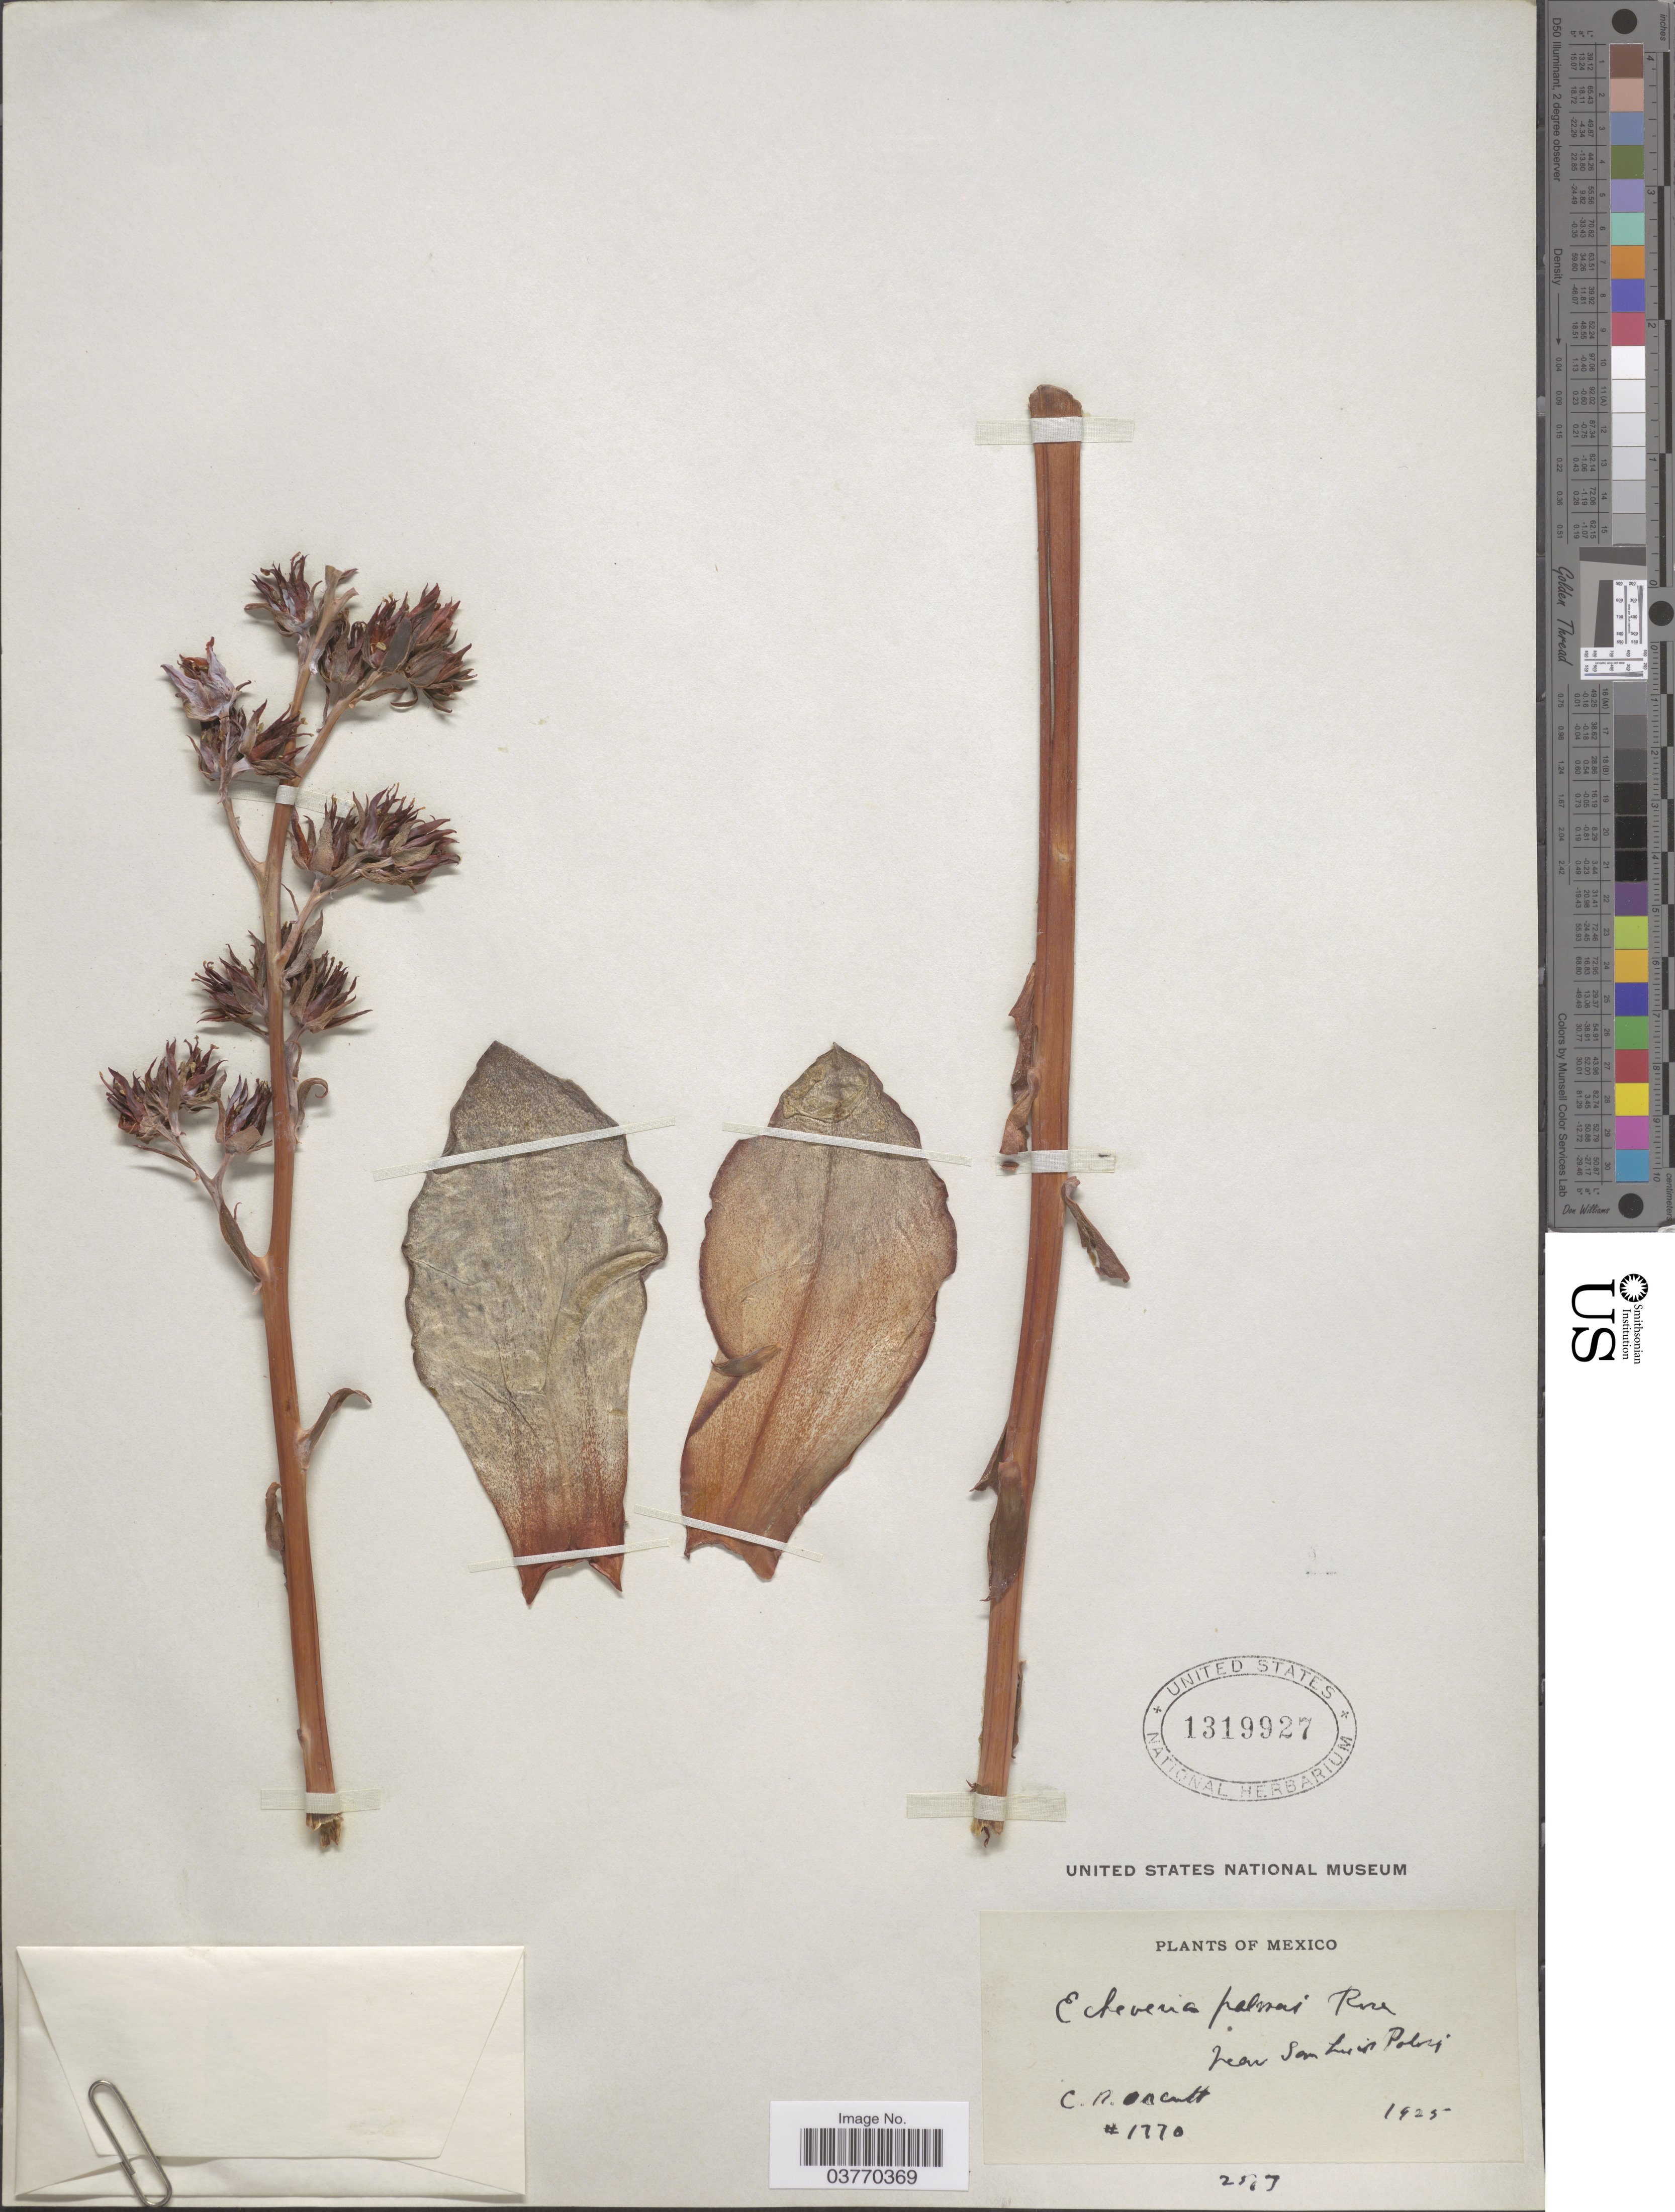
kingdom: Plantae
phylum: Tracheophyta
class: Magnoliopsida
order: Saxifragales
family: Crassulaceae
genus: Echeveria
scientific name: Echeveria palmeri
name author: Rose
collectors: C. R. Orcutt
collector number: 1370*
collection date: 1925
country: Mexico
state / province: San Luis Potosí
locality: Near San Luis Potosi.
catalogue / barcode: US 1319927